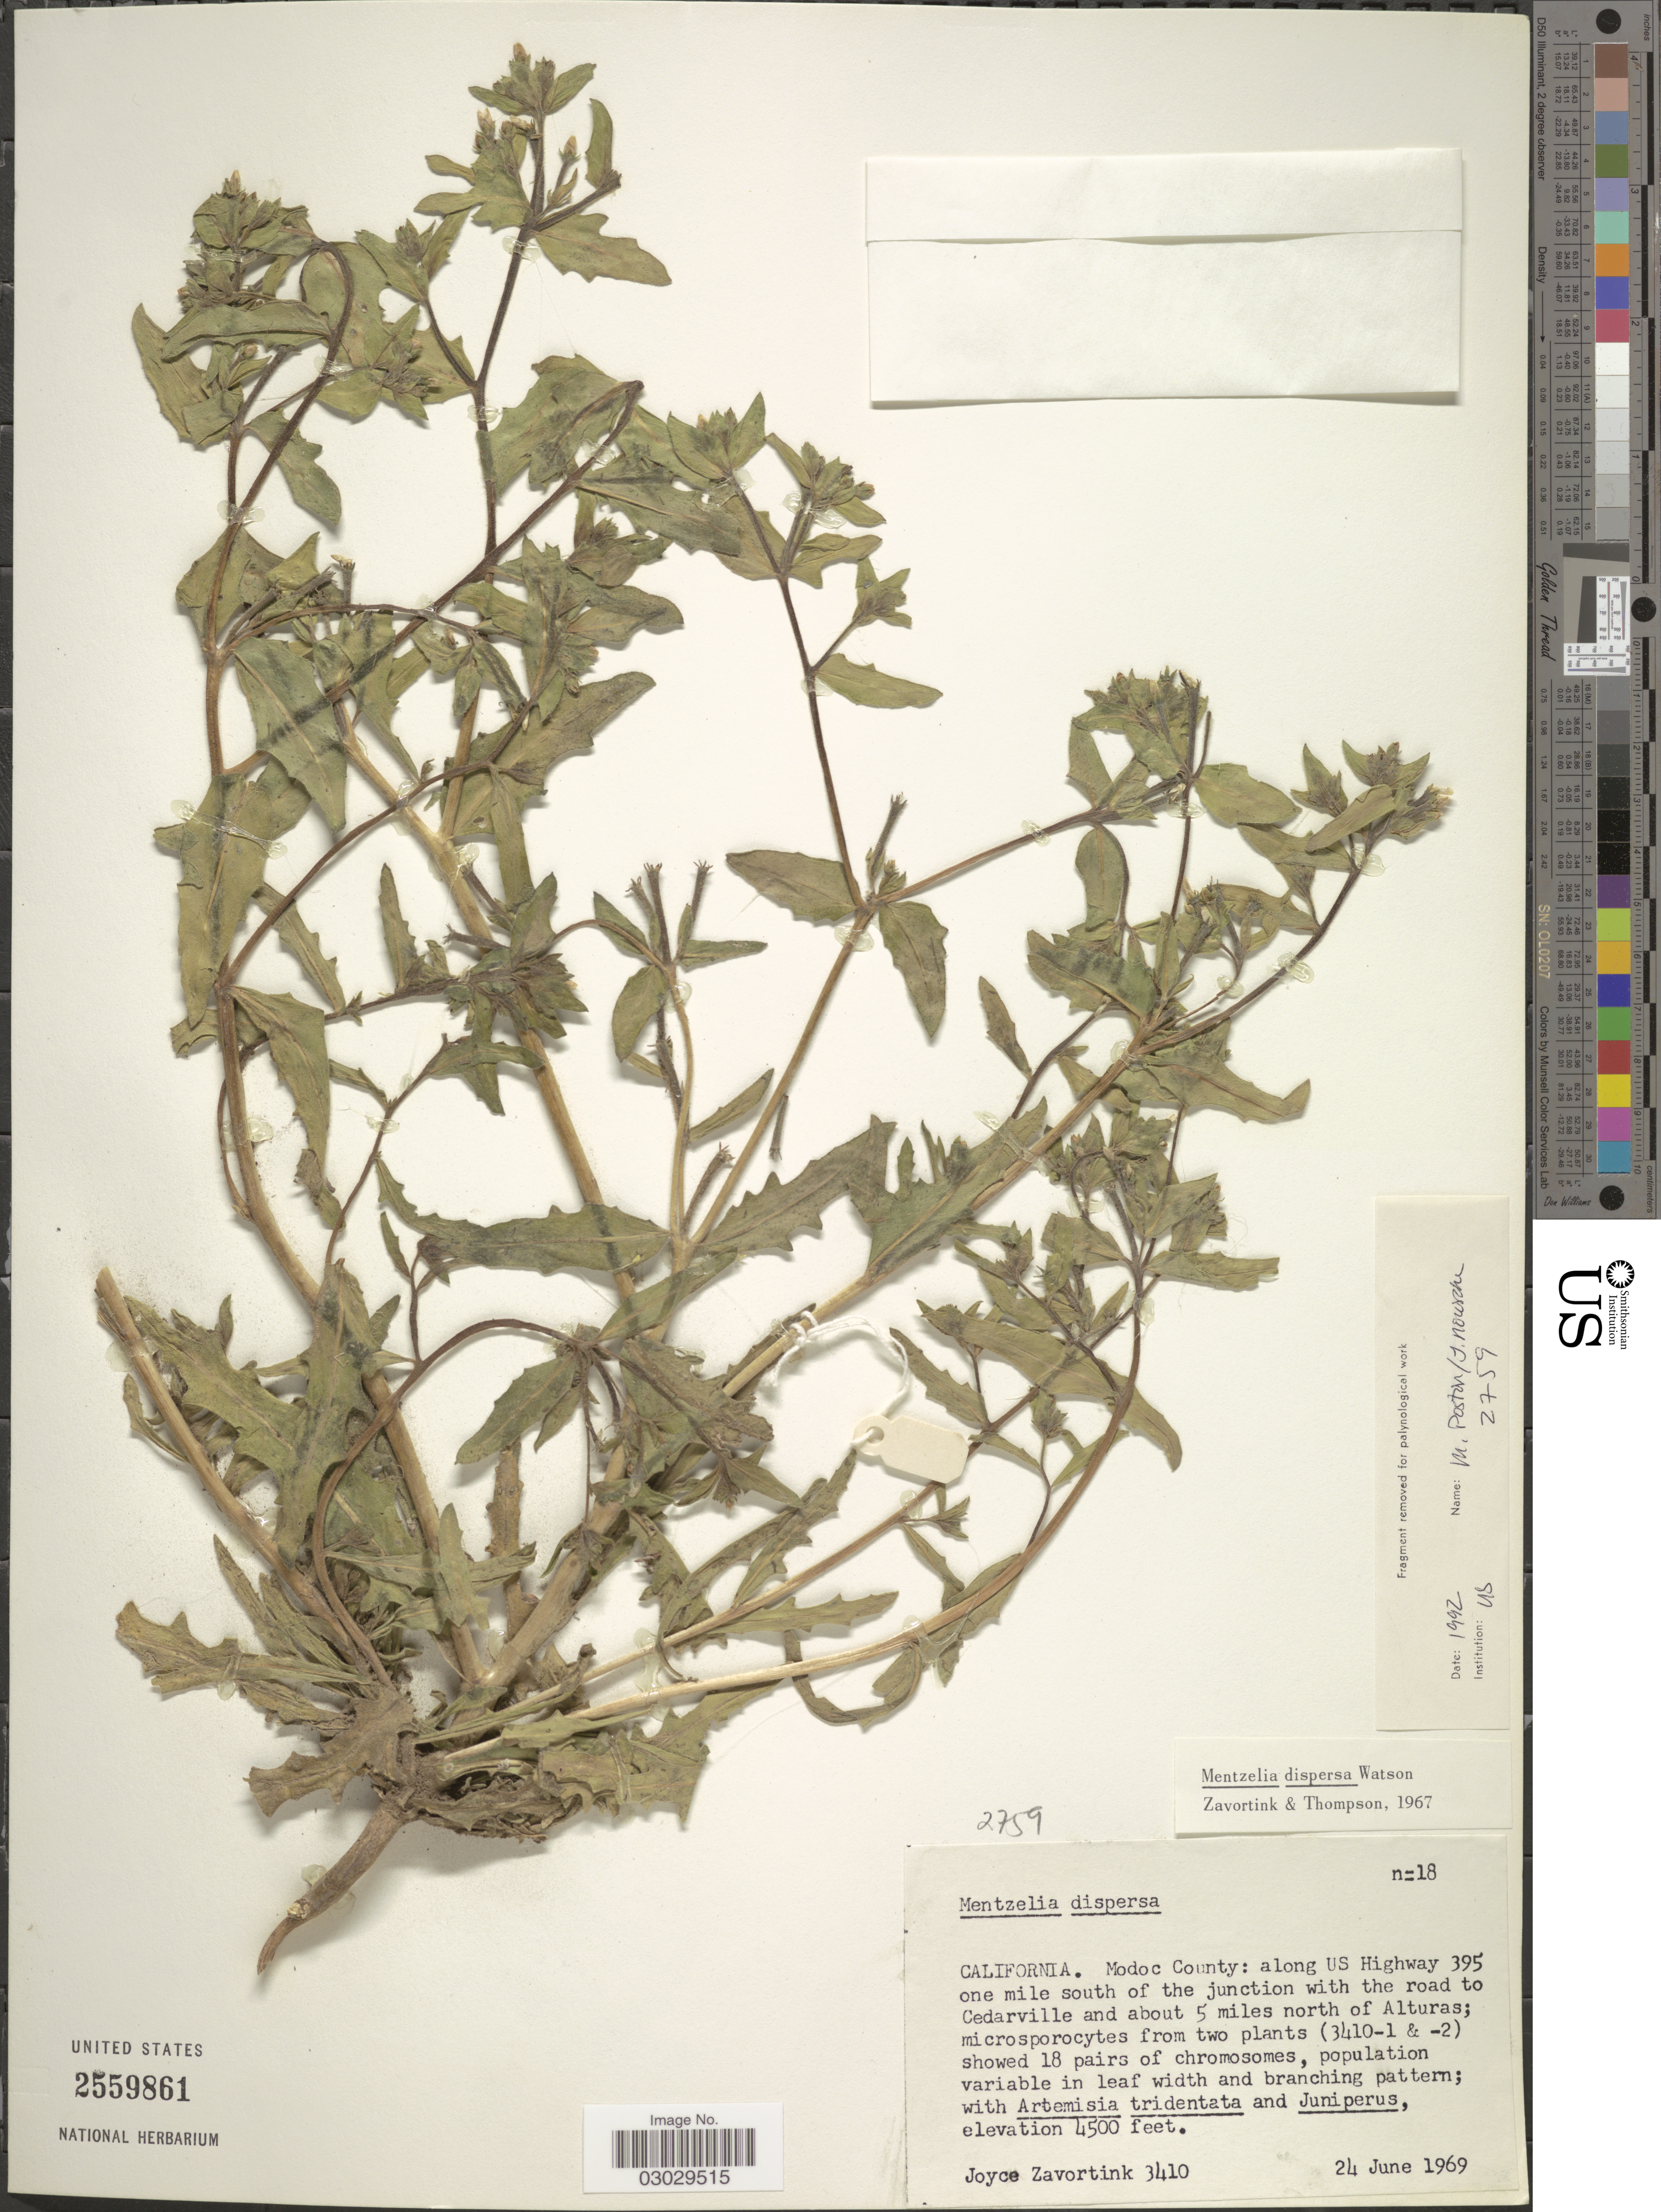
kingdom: Plantae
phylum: Tracheophyta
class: Magnoliopsida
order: Cornales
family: Loasaceae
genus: Mentzelia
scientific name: Mentzelia dispersa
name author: S. Watson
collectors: J. Zavortink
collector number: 3410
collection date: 1969-06-24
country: United States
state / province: California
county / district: Modoc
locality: Modoc County: along US Highway 395 one mile south of the junction with the road to Cedarville and about 5 miles north of Alturas.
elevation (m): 1372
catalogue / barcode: US 2559861